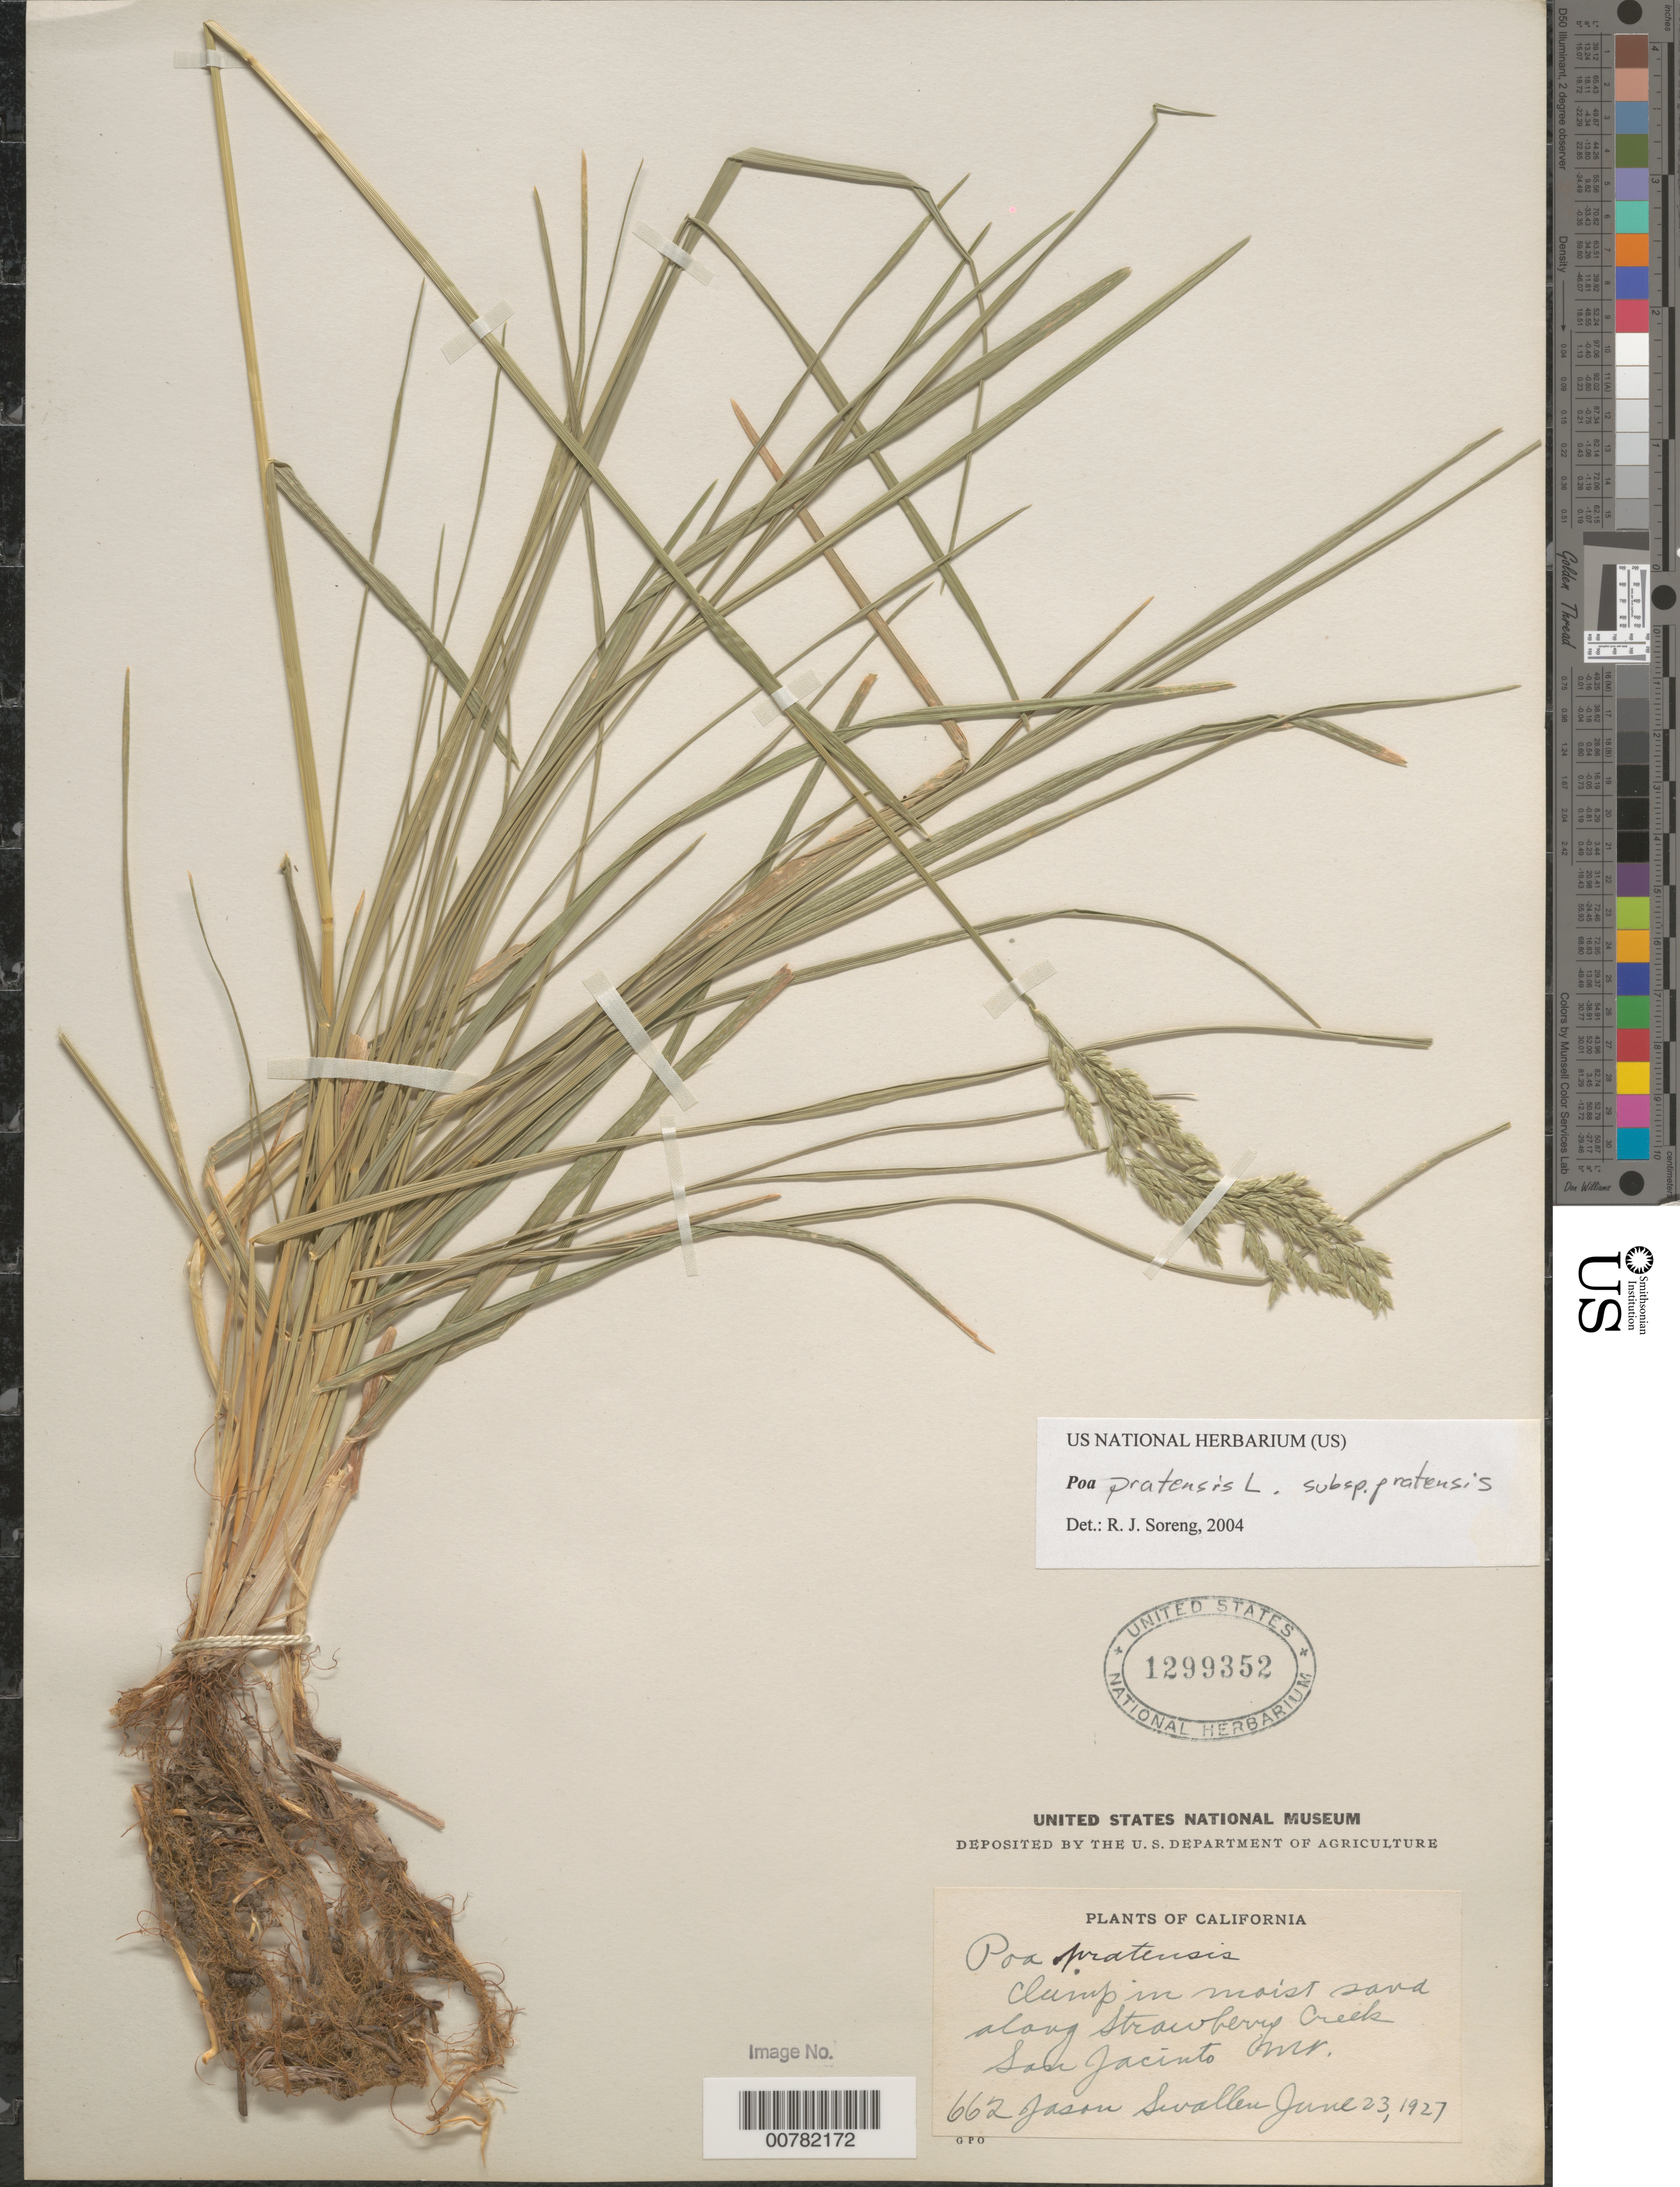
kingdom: Plantae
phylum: Tracheophyta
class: Liliopsida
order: Poales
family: Poaceae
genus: Poa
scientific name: Poa pratensis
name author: L.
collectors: J. R. Swallen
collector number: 662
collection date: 1927-06-23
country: United States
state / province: California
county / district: Riverside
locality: Along Strawberry Creek. San Jacinto Mt.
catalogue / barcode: US 1299352